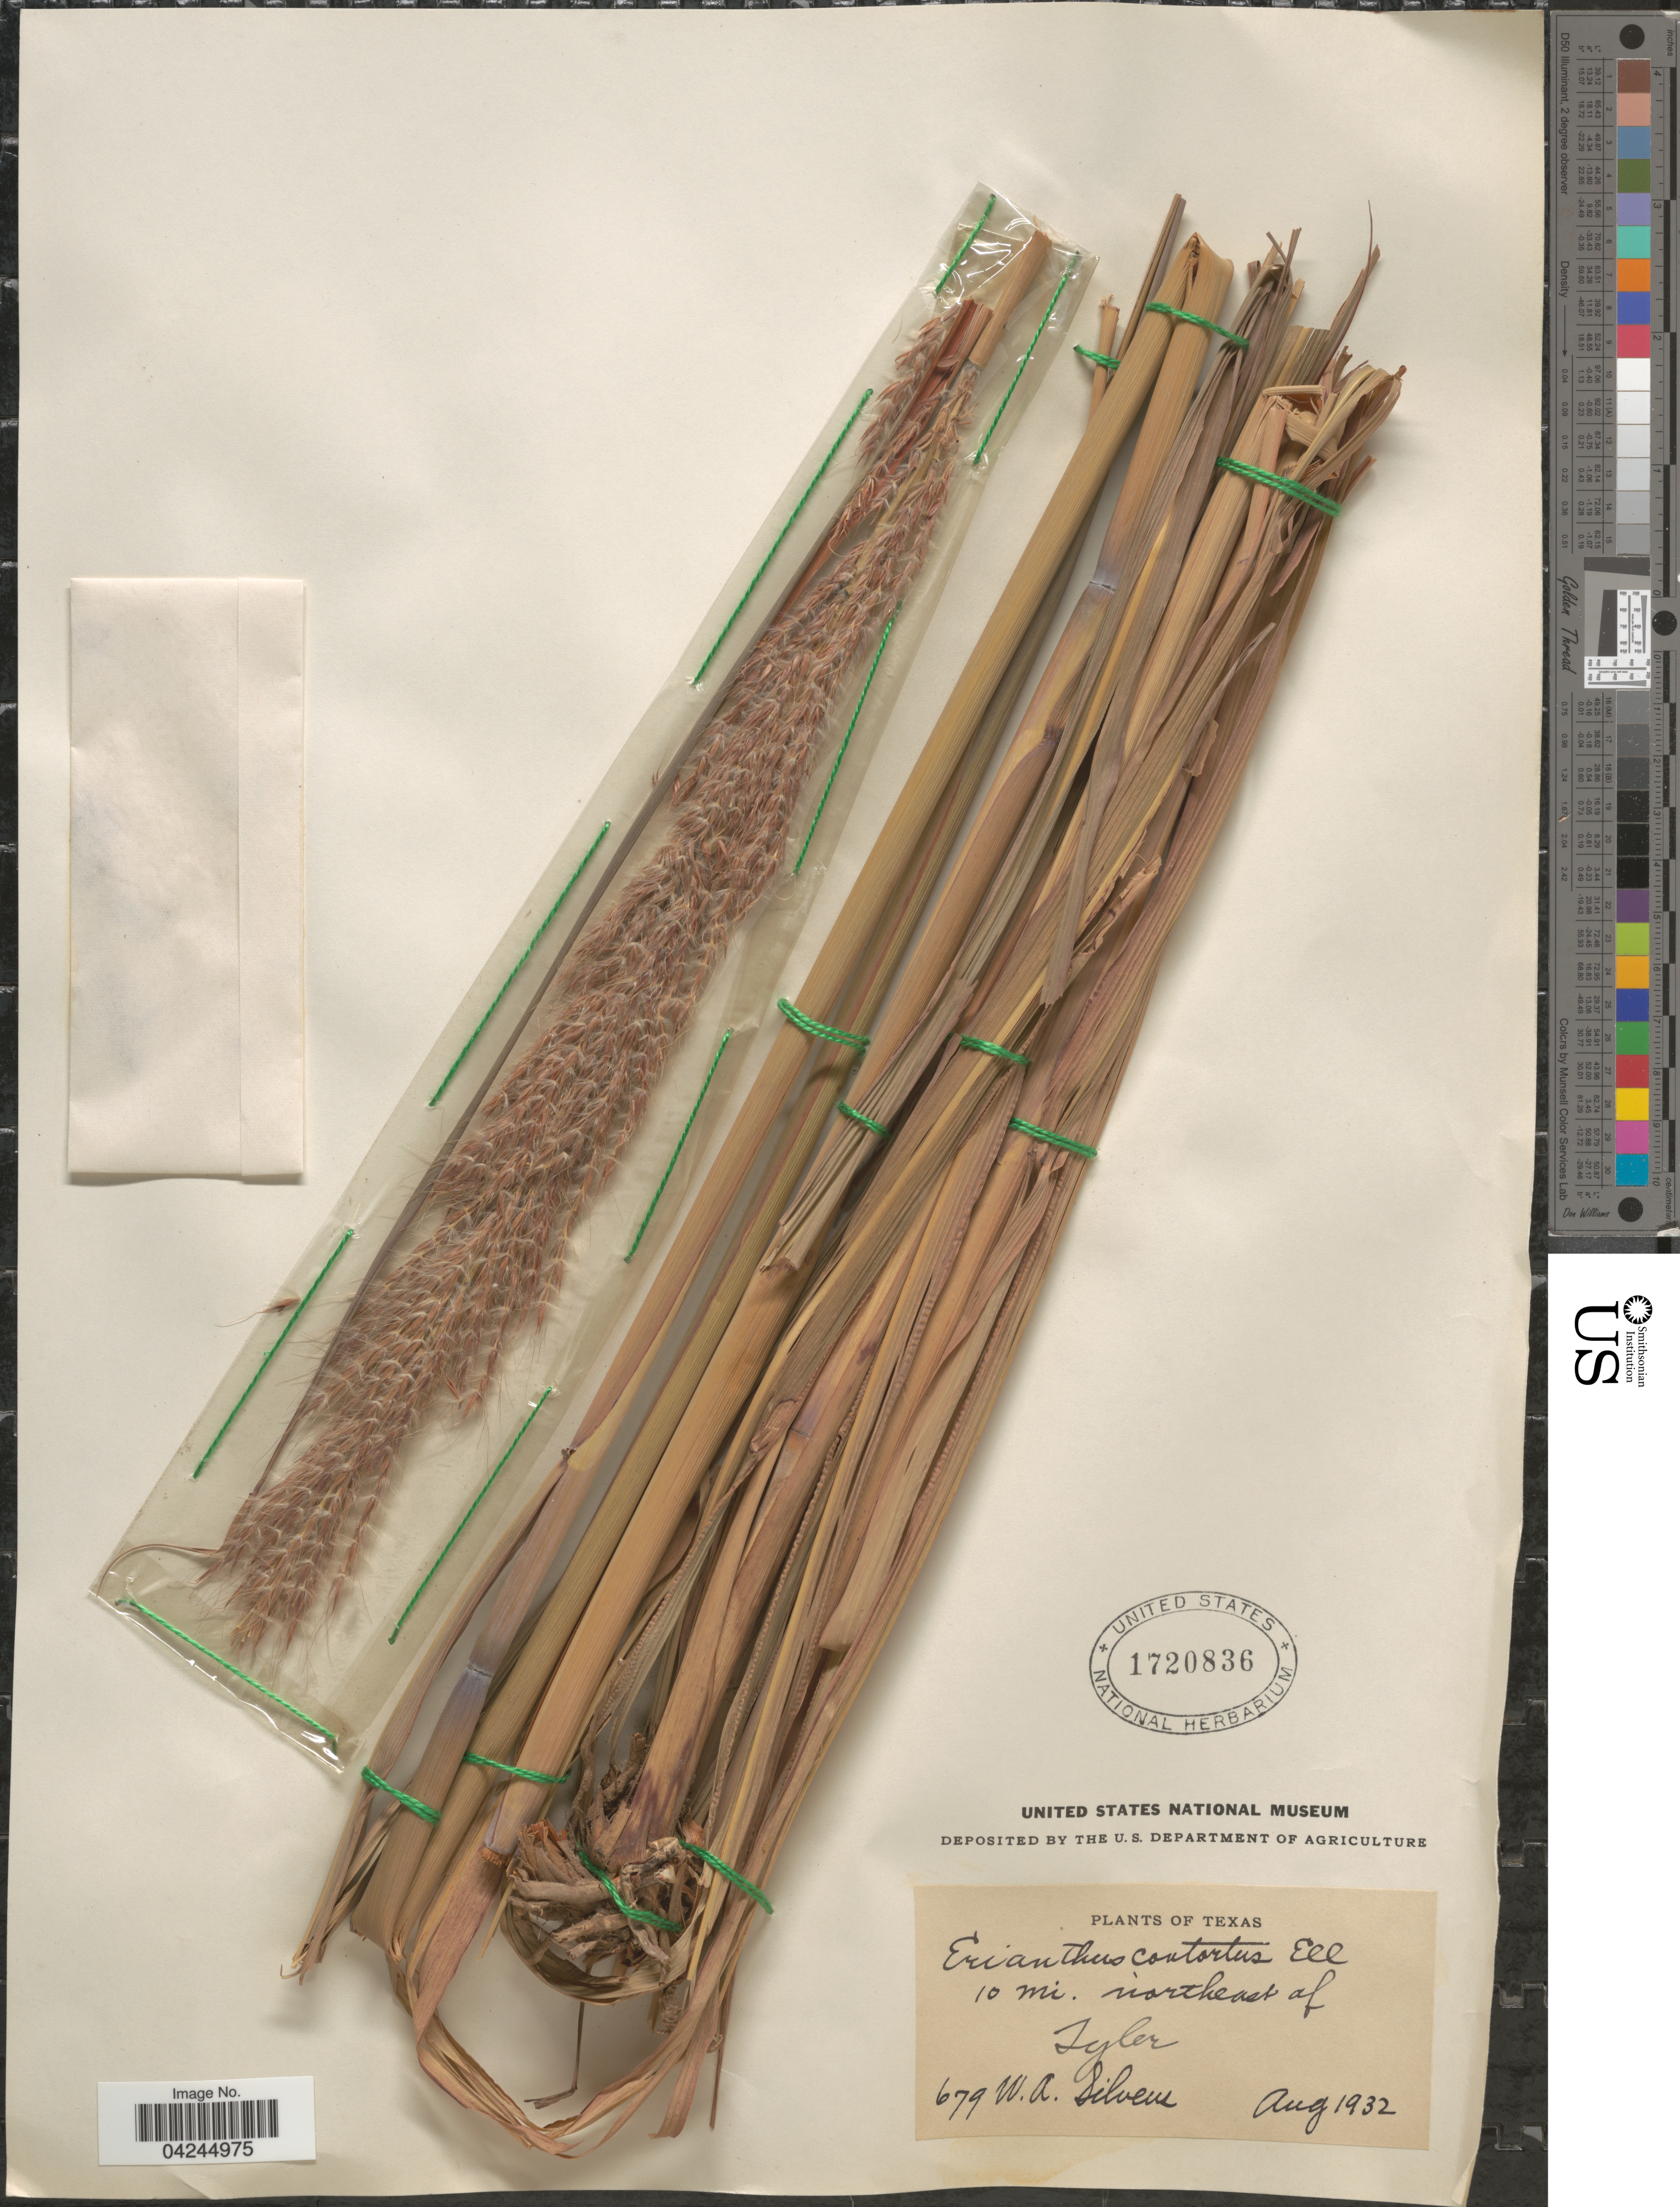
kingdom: Plantae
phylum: Tracheophyta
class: Liliopsida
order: Poales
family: Poaceae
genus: Erianthus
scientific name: Erianthus brevibarbis var. contortus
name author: (Elliott) D.B. Ward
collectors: W. Silveus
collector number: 679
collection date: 1932-08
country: United States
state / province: Texas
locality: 10 mi. northeast of Tyler.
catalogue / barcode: US 1720836